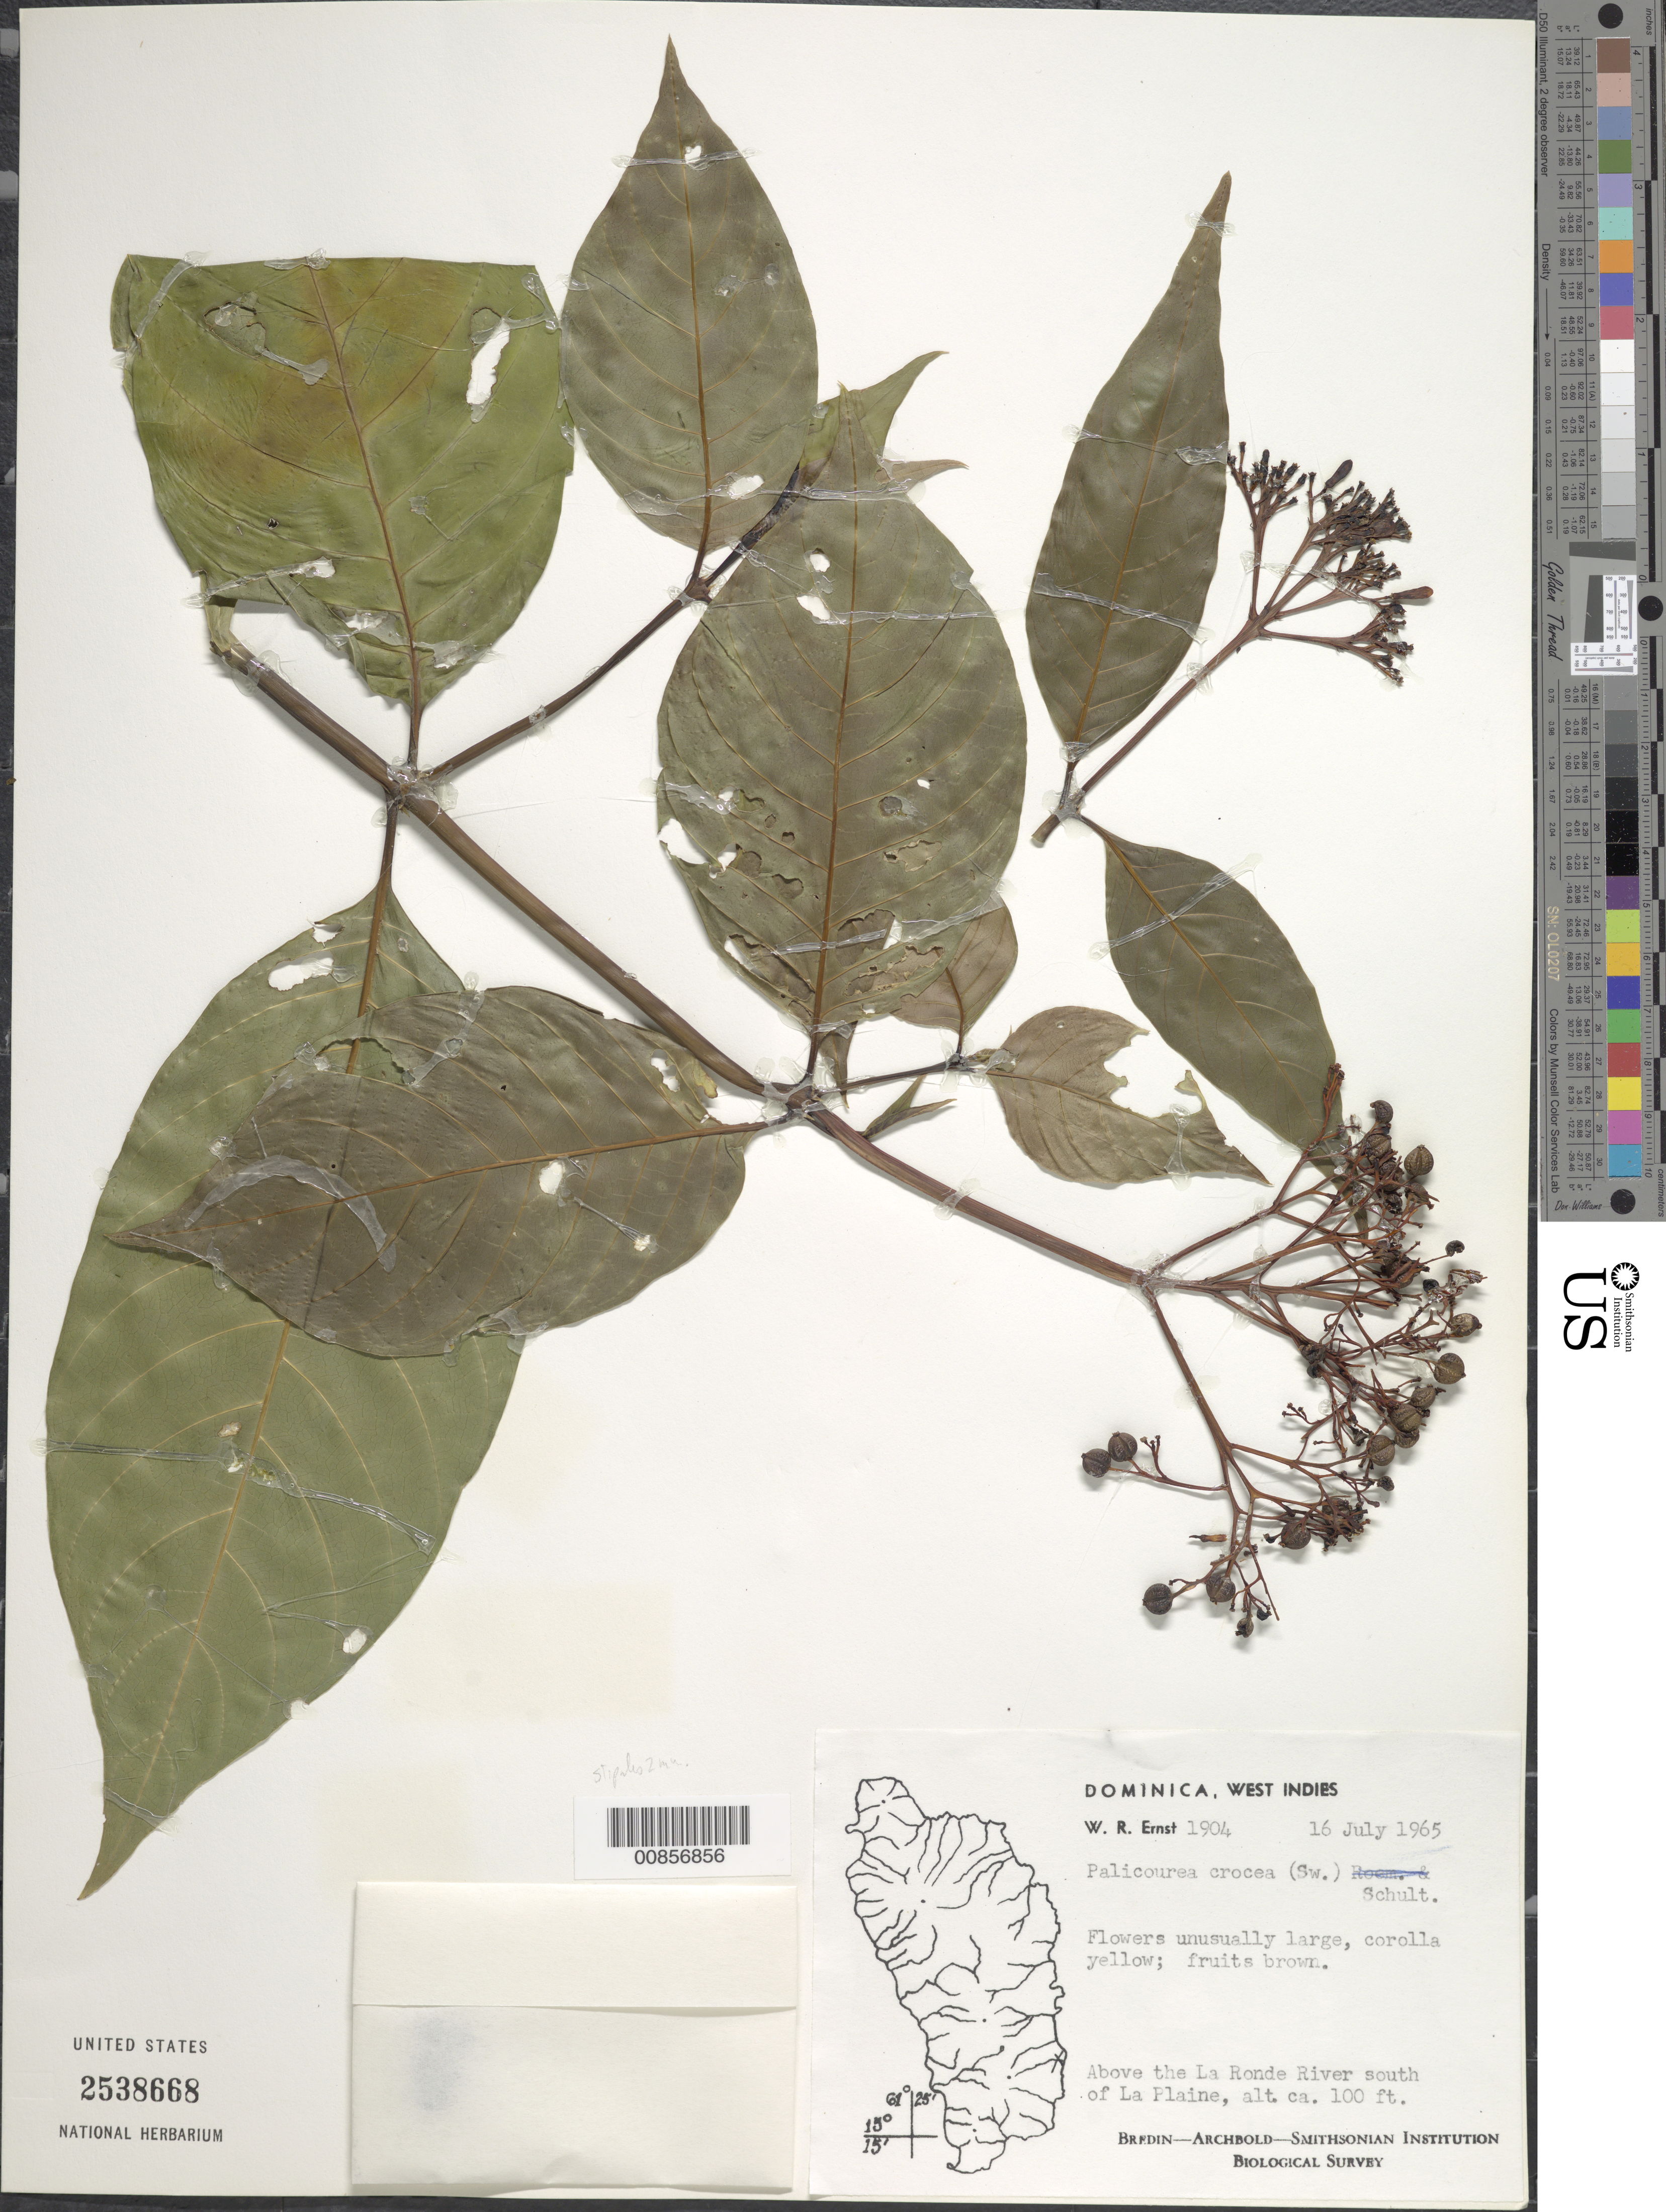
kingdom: Plantae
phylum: Tracheophyta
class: Magnoliopsida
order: Gentianales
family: Rubiaceae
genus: Palicourea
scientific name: Palicourea crocea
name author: (Sw.) Schult.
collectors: W. R. Ernst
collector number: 1904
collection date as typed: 16 Jul 1965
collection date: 1965-07-16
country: Dominica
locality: Above the La Ronde River, south of La Plaine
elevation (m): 30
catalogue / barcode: US 2538668